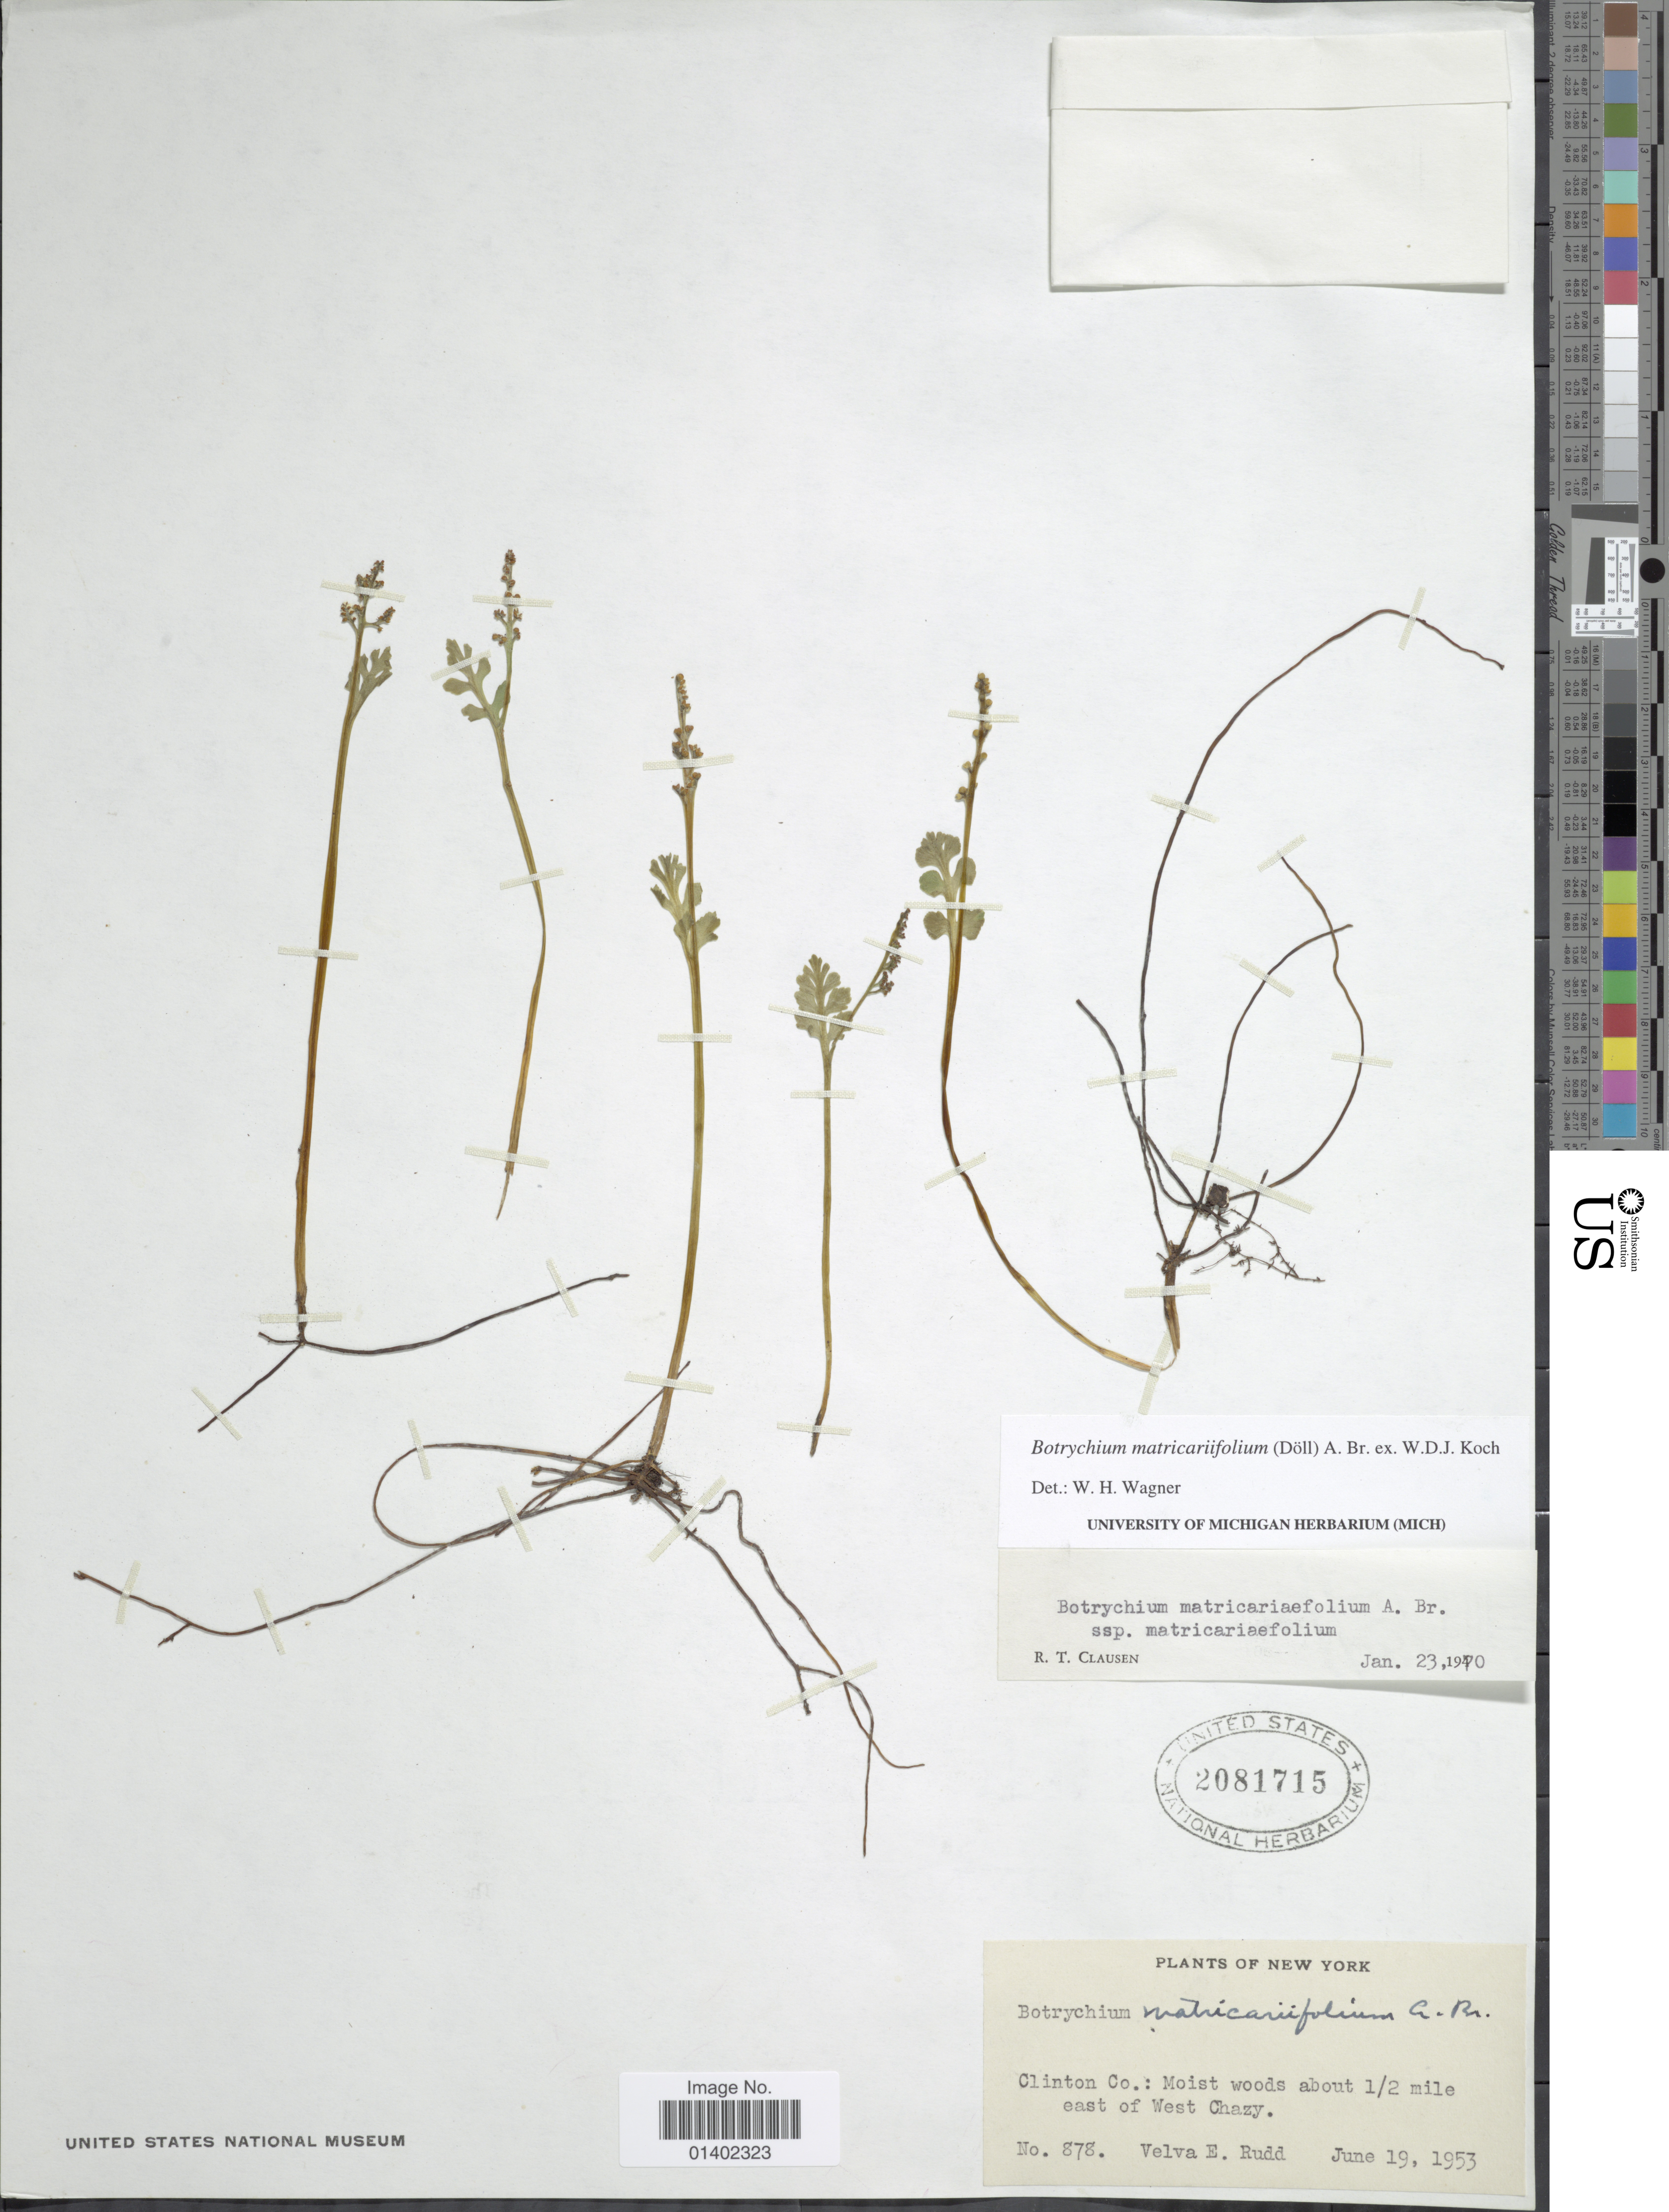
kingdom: Plantae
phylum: Tracheophyta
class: Polypodiopsida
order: Ophioglossales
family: Ophioglossaceae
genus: Botrychium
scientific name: Botrychium matricariifolium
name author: (A. Braun ex Dowell) A. Braun ex Koch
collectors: V. E. Rudd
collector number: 878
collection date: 1953-06-19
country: United States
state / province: New York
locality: Clinton Co: Moist woods about 1/2 mile east of West Chazy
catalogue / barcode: US 2081715